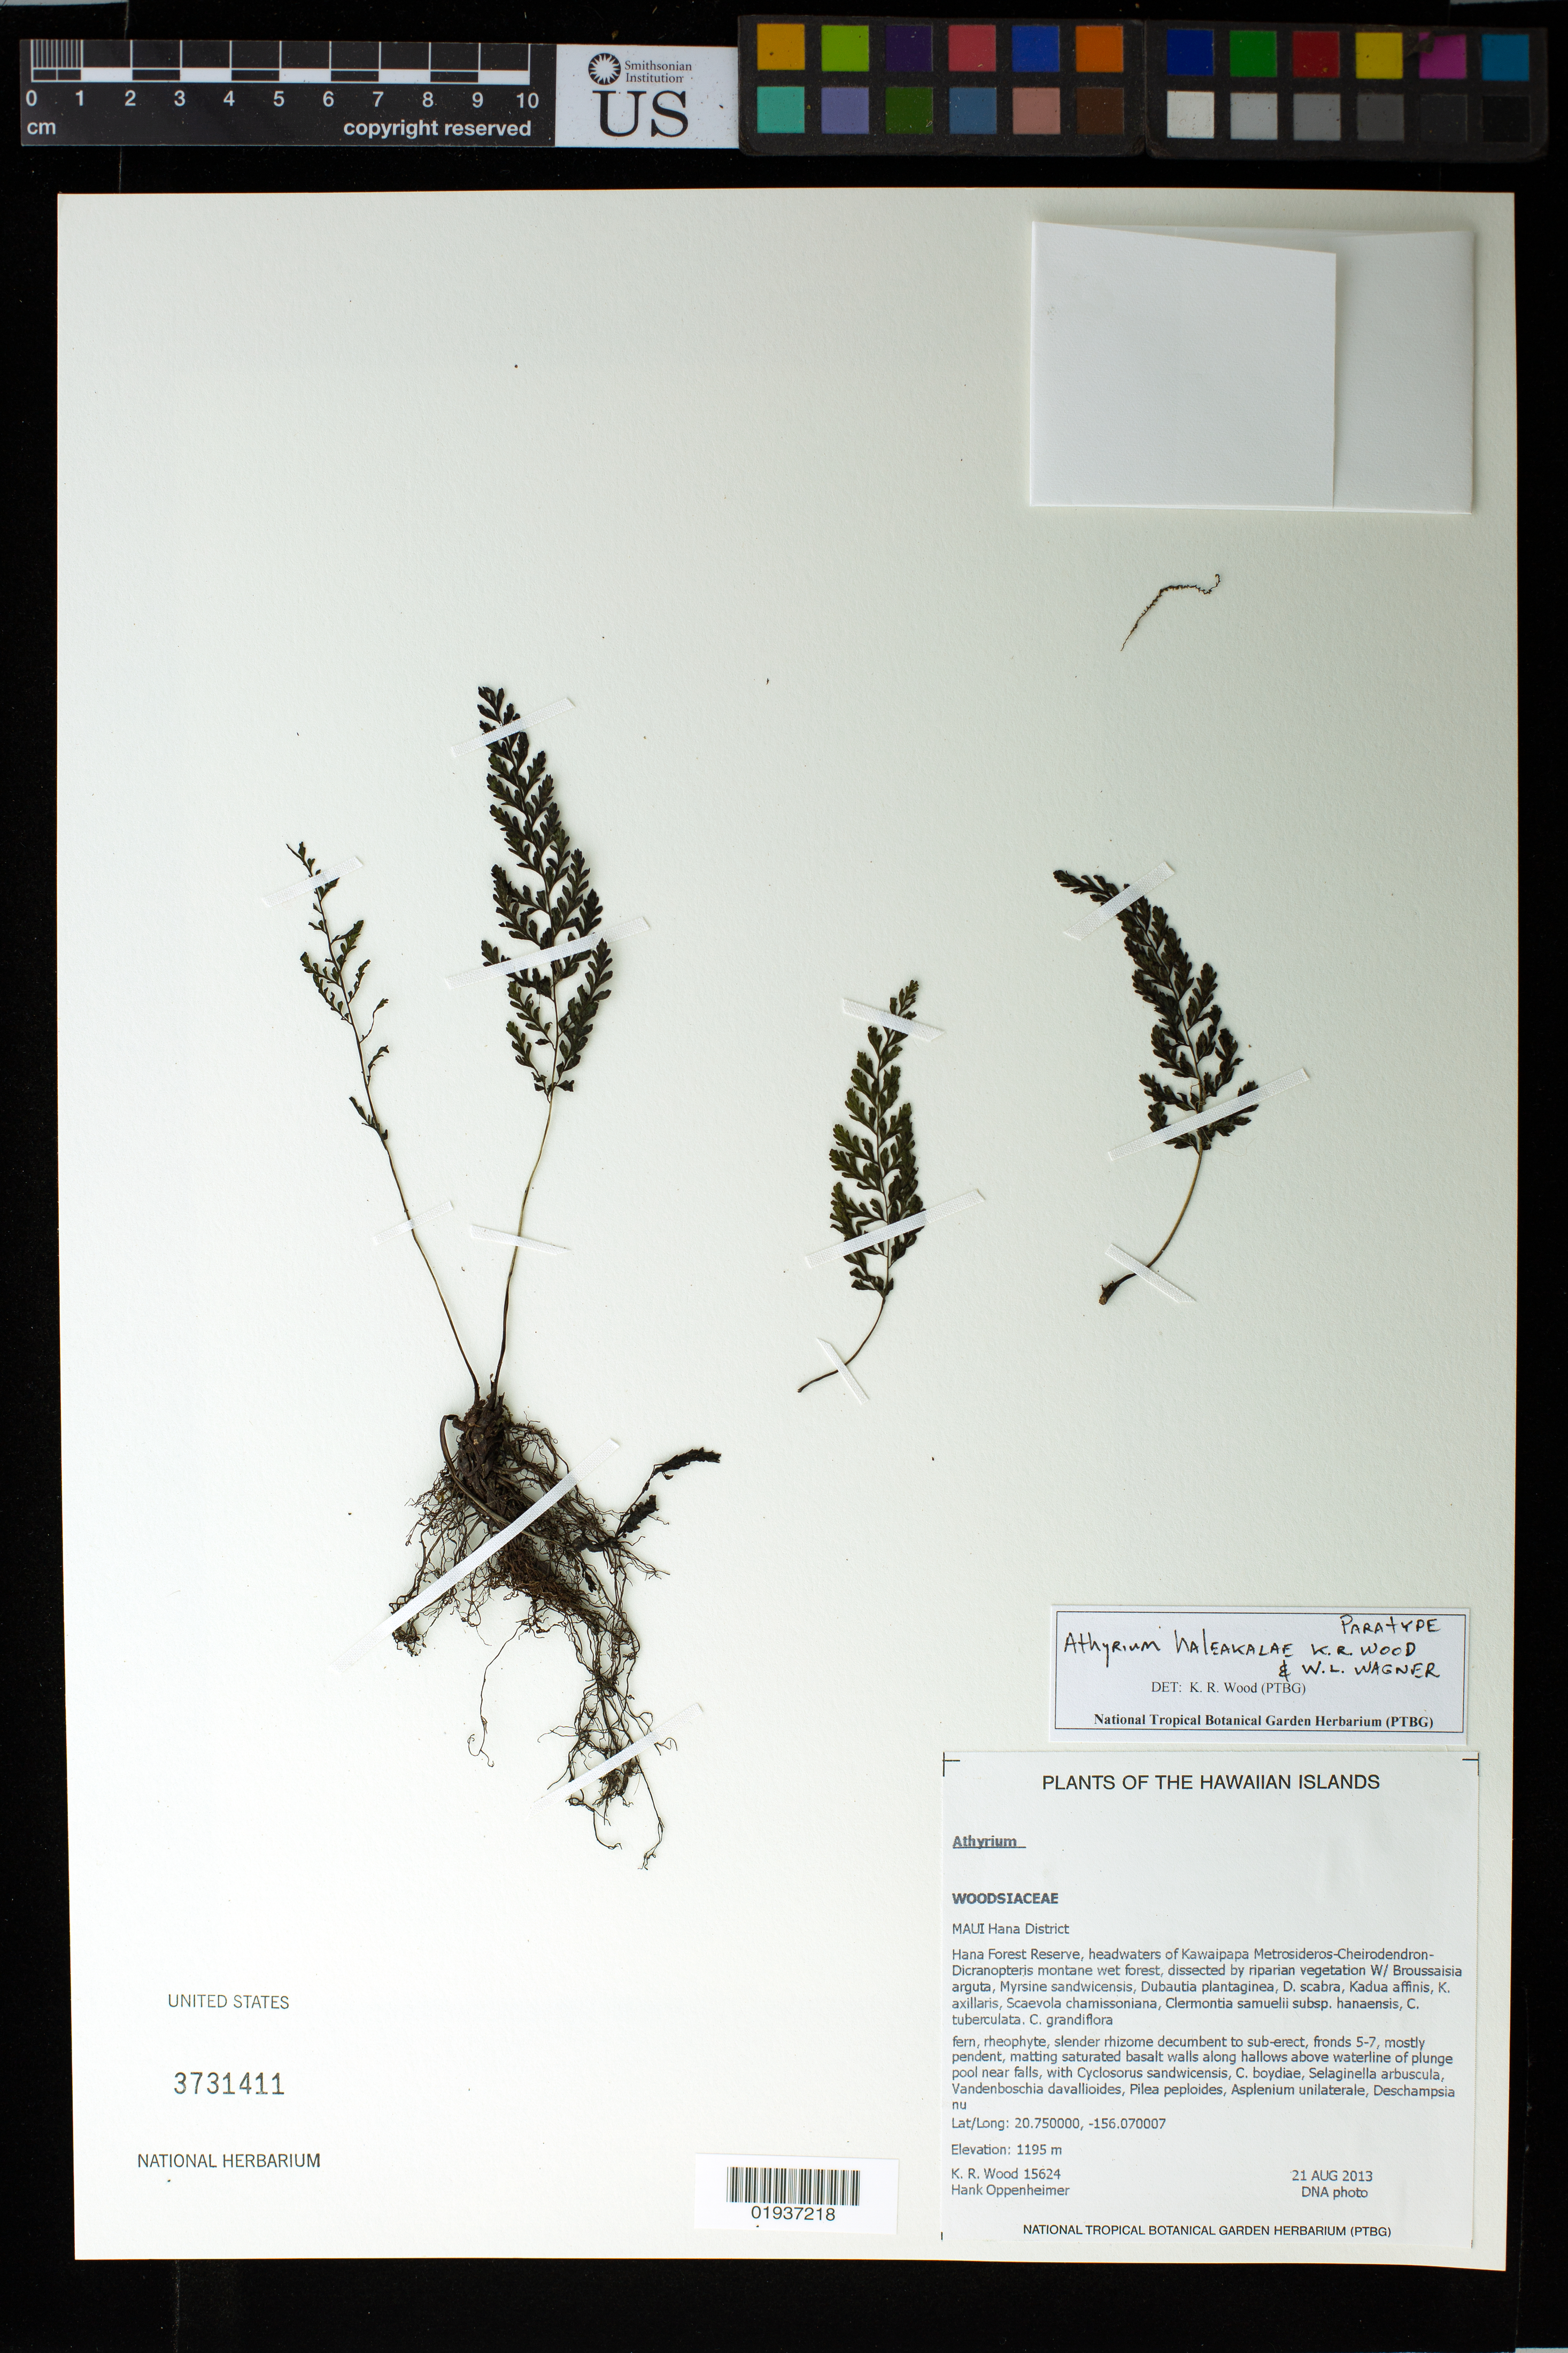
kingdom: Plantae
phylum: Tracheophyta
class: Polypodiopsida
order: Polypodiales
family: Athyriaceae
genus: Athyrium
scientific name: Athyrium haleakalae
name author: K.R. Wood & W.L. Wagner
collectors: K. R. Wood & H. L. Oppenheimer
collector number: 15624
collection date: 2013-08-21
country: United States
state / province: Hawaii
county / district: Maui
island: Maui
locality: Hana District, Hana Forest Reserve, headwaters of Kawaipapa, hollows above waterline of plunge pool near falls.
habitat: Montane wet forest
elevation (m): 1195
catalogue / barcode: US 3731411